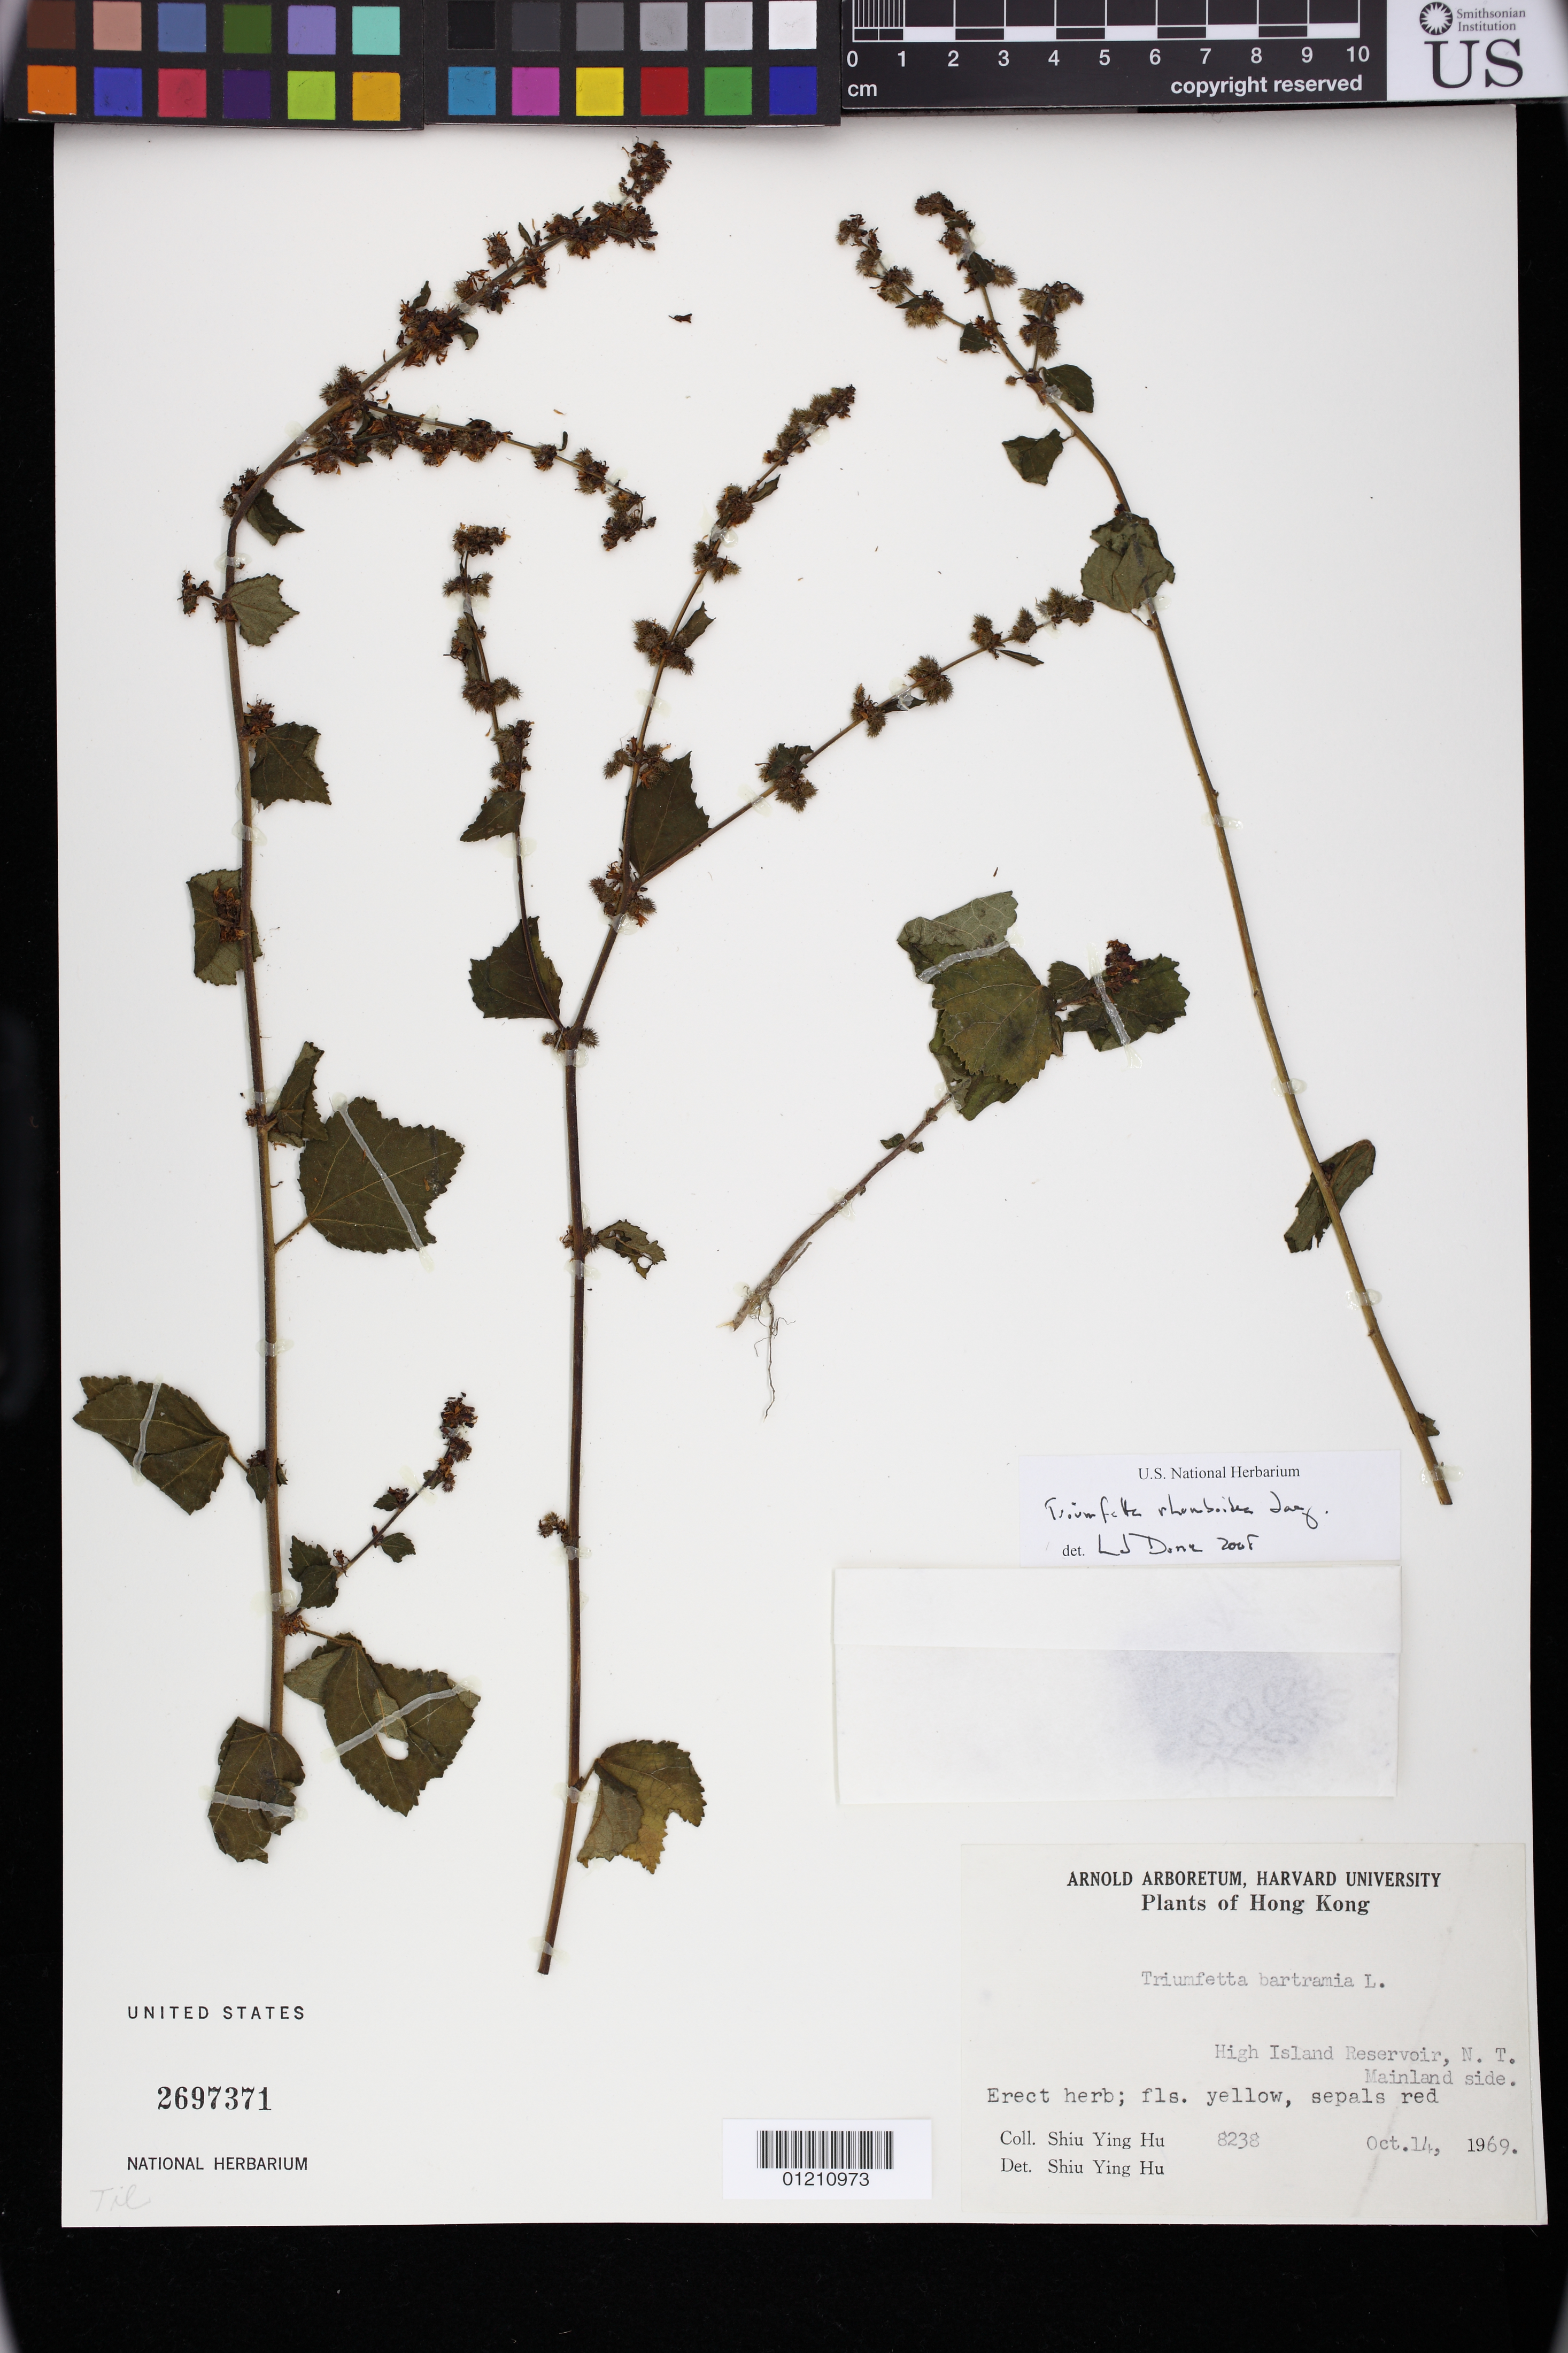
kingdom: Plantae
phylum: Tracheophyta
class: Magnoliopsida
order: Malvales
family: Malvaceae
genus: Triumfetta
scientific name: Triumfetta rhomboidea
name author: Jacq.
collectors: S. Y. Hu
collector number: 8238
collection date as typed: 14 Oct 1969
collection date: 1969-10-14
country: China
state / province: Hong Kong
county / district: New Territories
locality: Hong Kong: High Island Reservoir, N.T. Mainland side.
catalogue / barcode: US 2697371